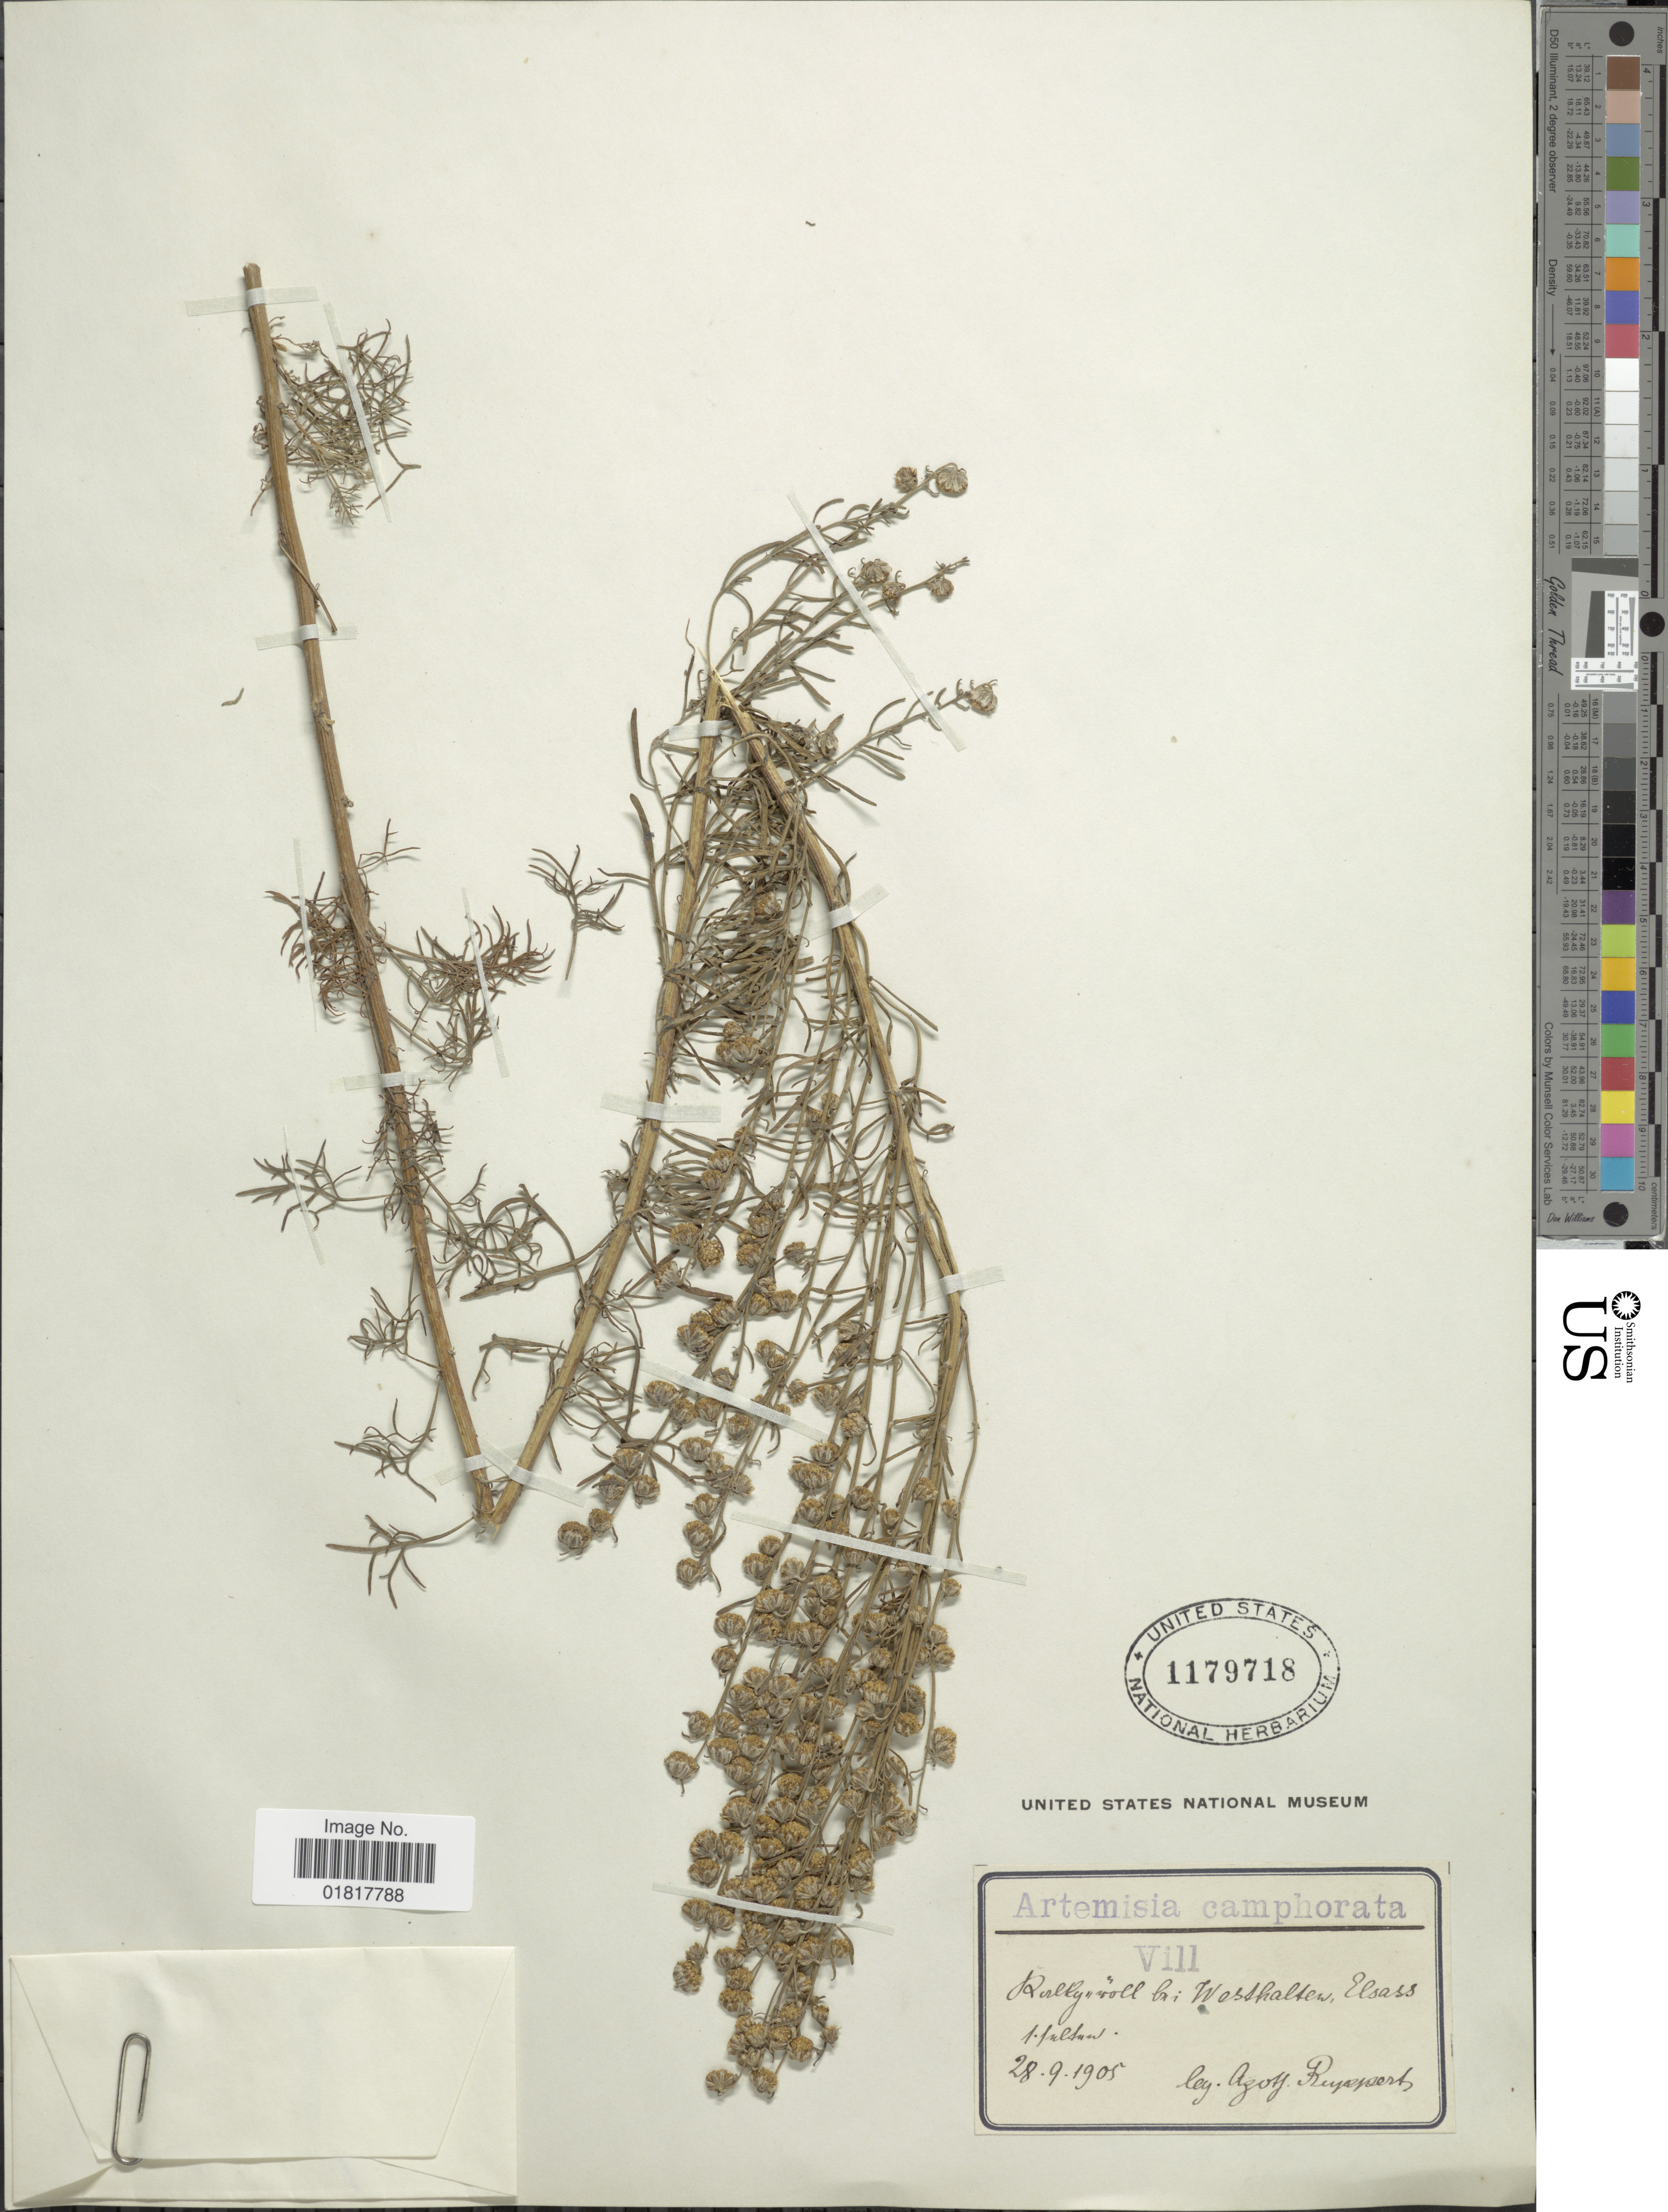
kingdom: Plantae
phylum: Tracheophyta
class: Magnoliopsida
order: Asterales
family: Asteraceae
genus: Artemisia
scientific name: Artemisia camphorata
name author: Vill.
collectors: A. Ruppert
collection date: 1905-09-28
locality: Artemisia camphorata, Sultuw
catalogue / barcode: US 1179718